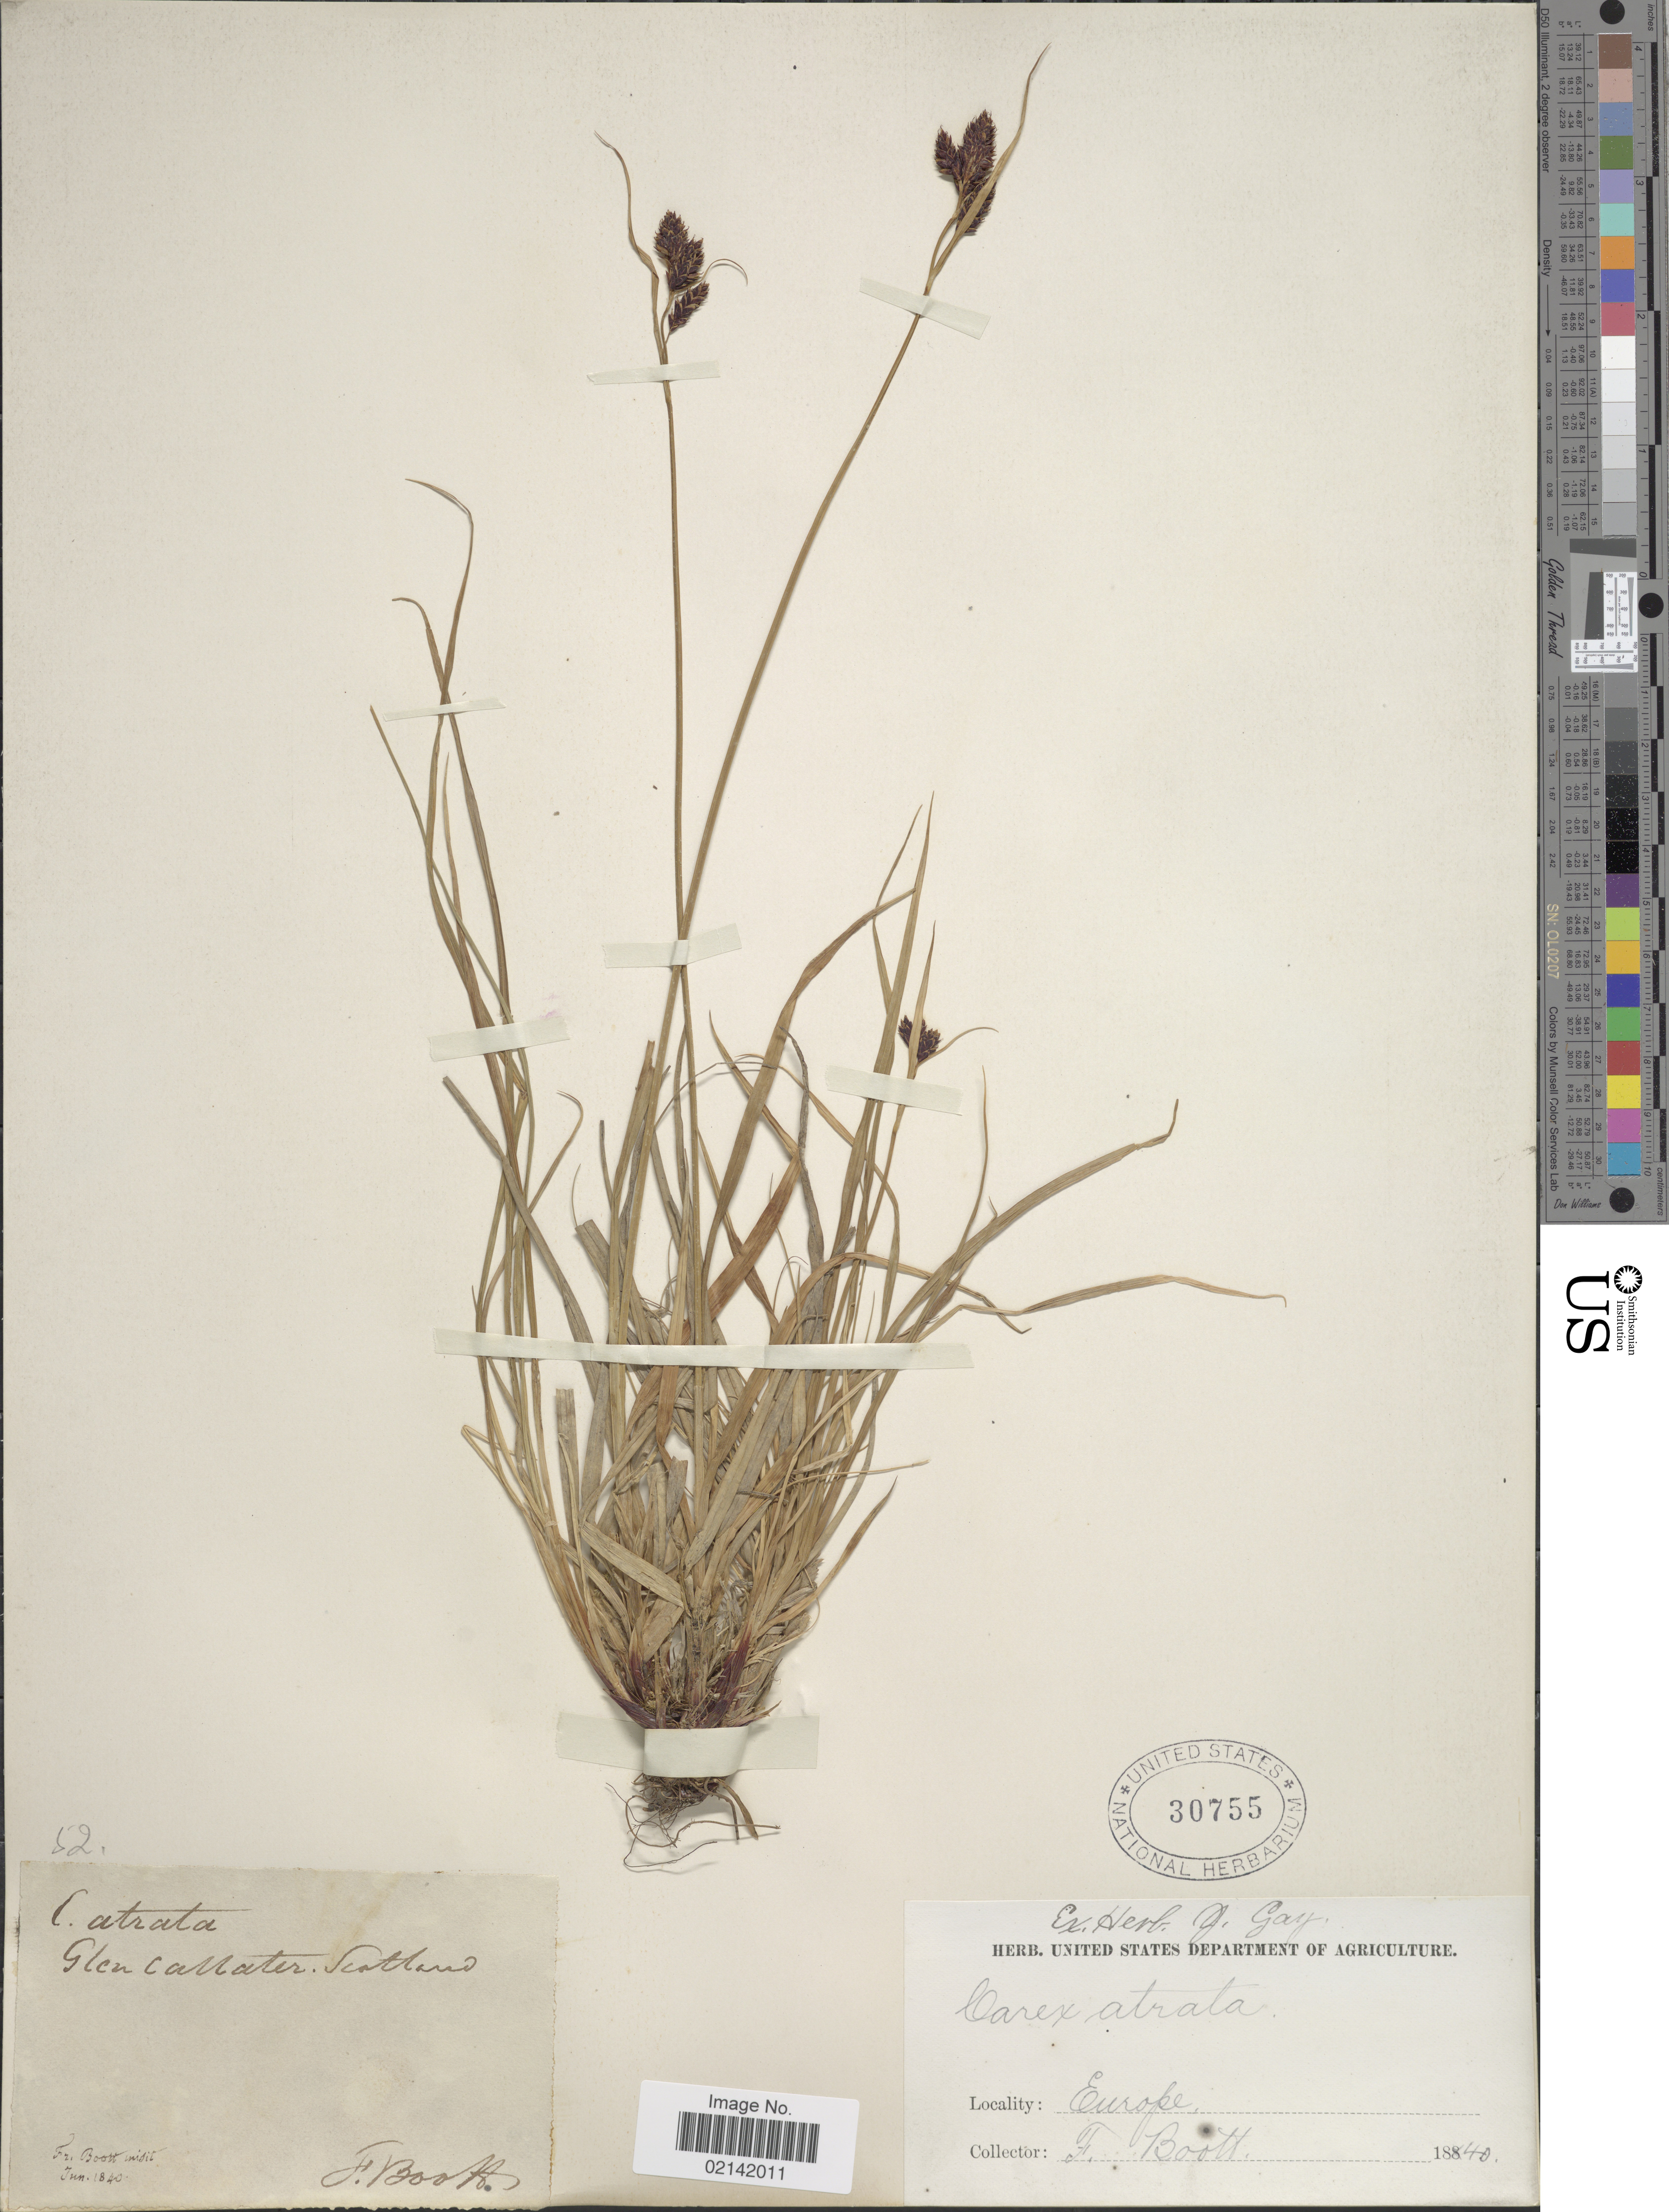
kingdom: Plantae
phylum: Tracheophyta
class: Liliopsida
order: Poales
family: Cyperaceae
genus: Carex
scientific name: Carex atrata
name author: L.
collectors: F. M. B. Boott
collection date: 1840-06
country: United Kingdom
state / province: Scotland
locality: Glen Callater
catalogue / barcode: US 30755